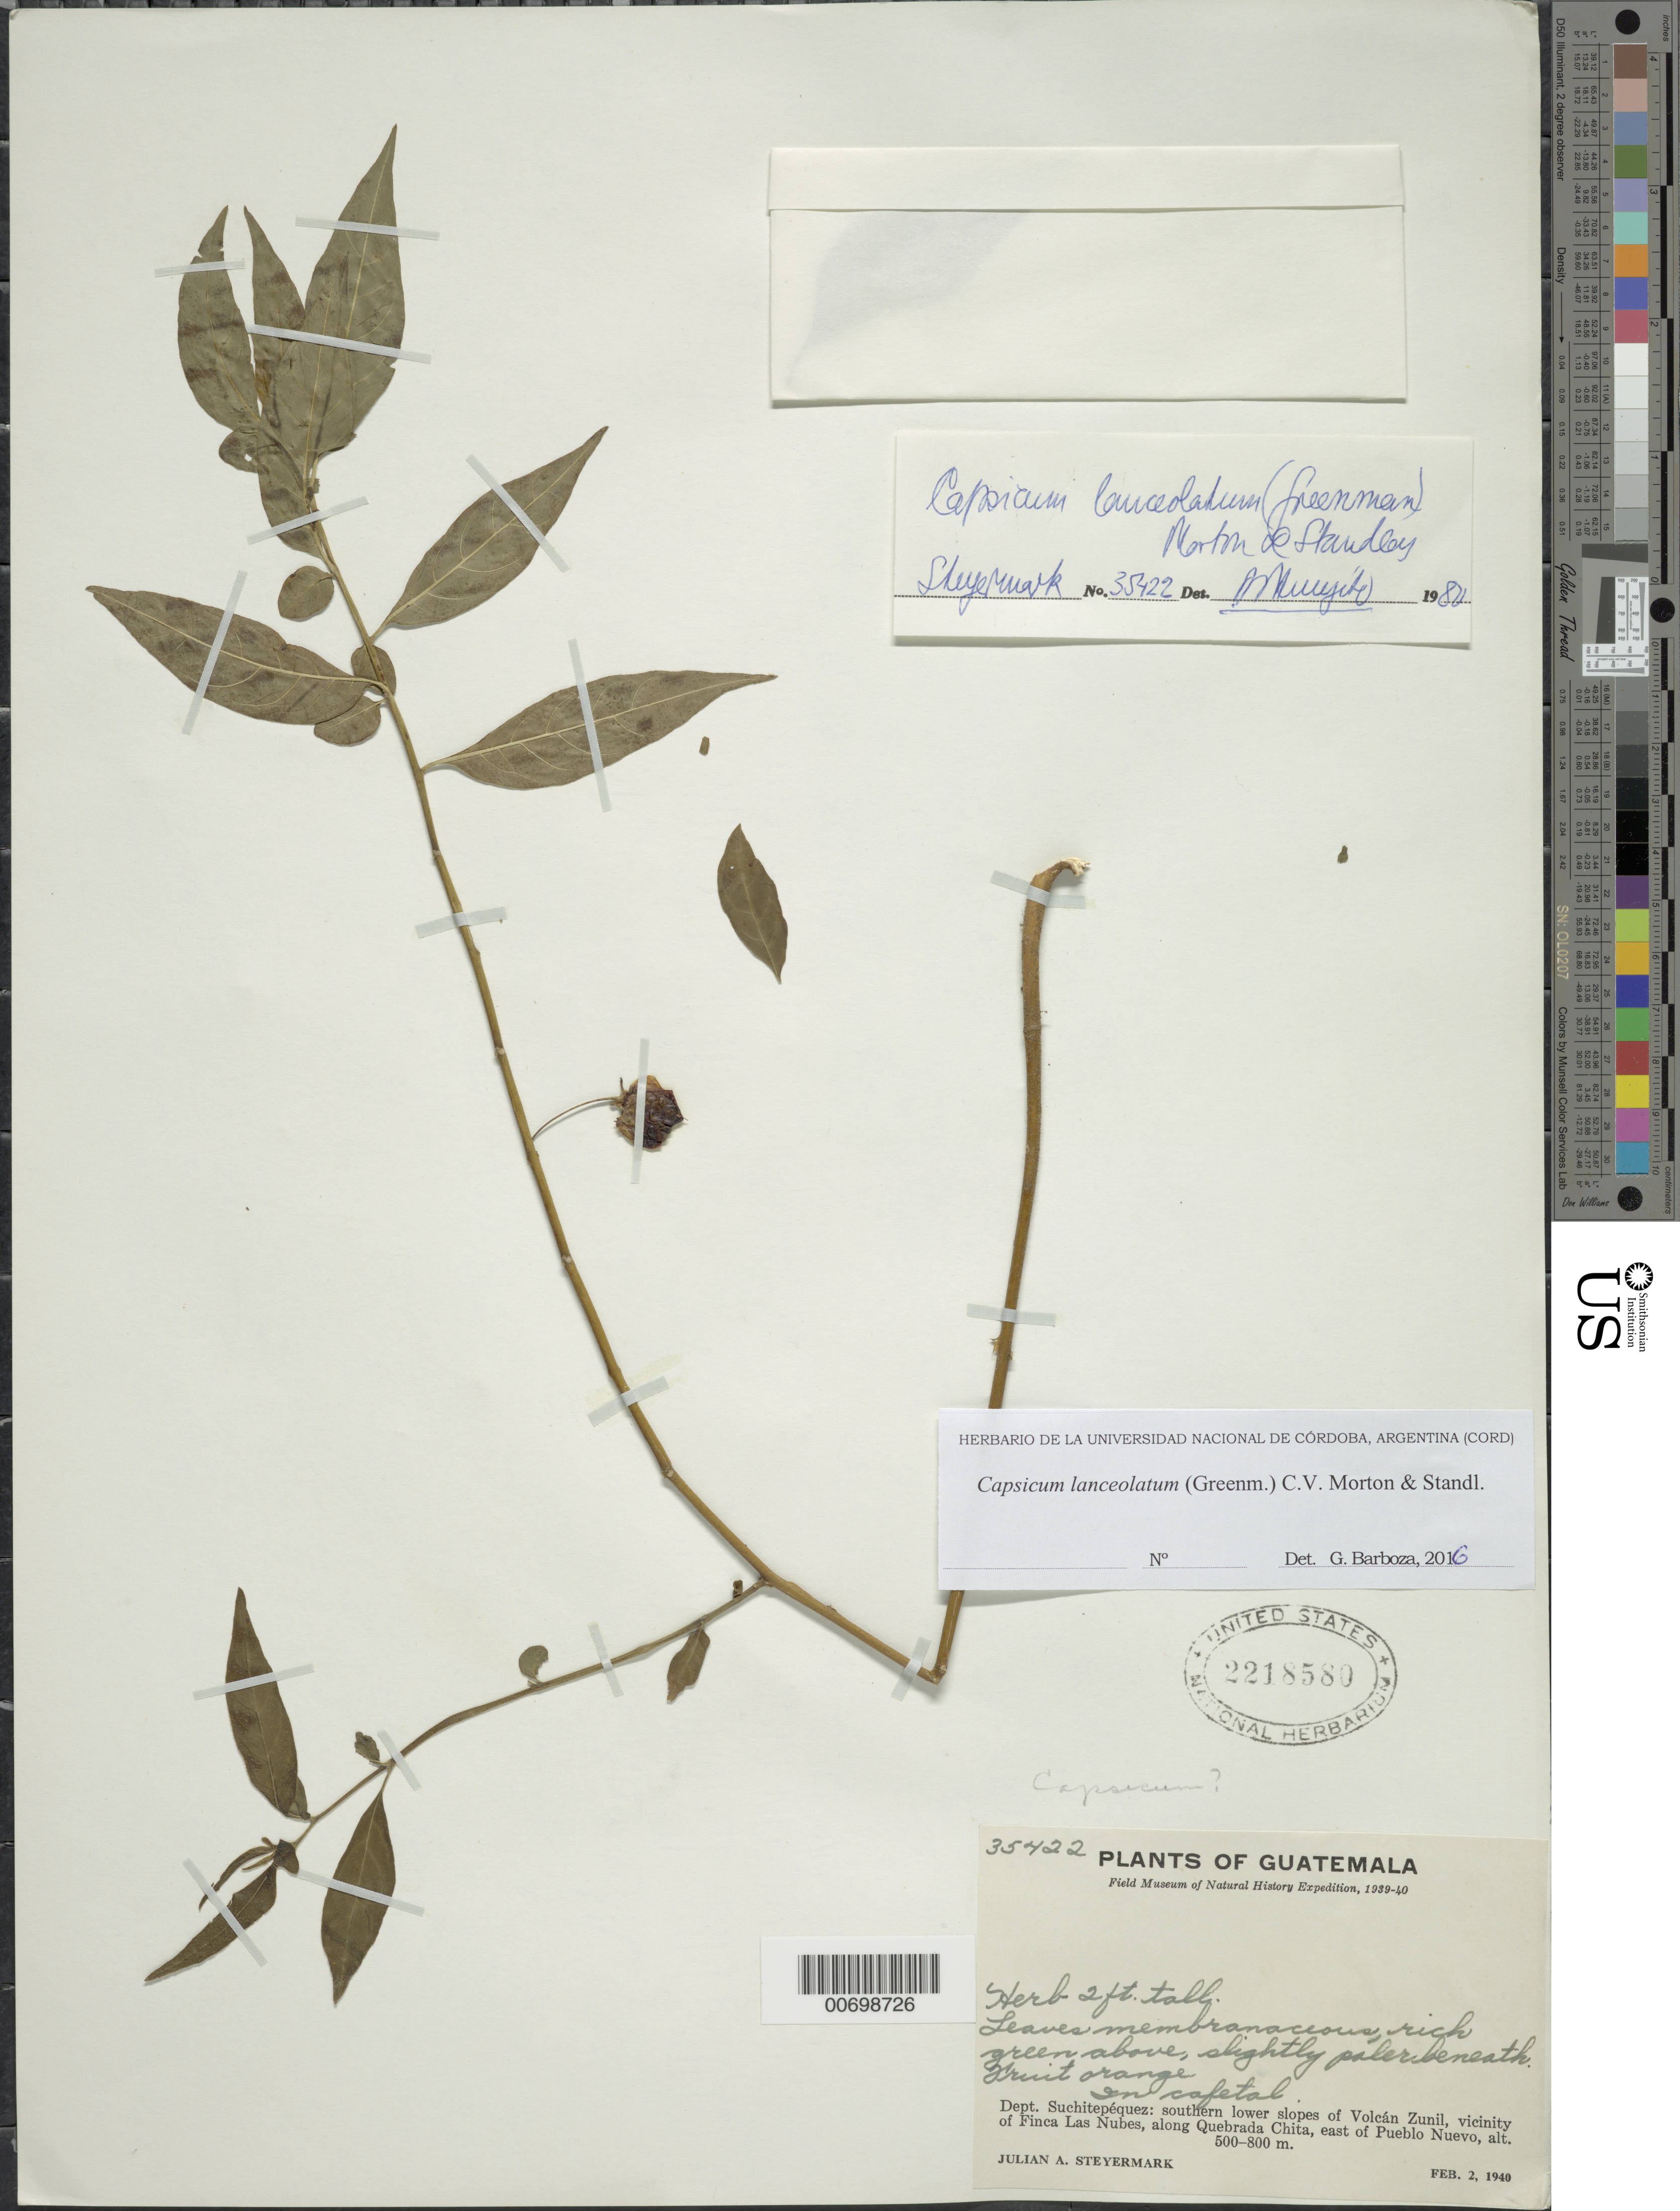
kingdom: Plantae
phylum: Tracheophyta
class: Magnoliopsida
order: Solanales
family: Solanaceae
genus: Capsicum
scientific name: Capsicum lanceolatum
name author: (Greenm.) C.V. Morton & Standl.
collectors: J. Steyermark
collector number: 35422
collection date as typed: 02 Feb 1940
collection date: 1940-02-02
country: Guatemala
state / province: Suchitepéquez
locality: Southern lower slopes of Volcan Zunil, vicinity of Finca Las Nubes, along quebrada Chita, E of Pueblo Nuevo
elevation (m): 500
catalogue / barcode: US 2218580